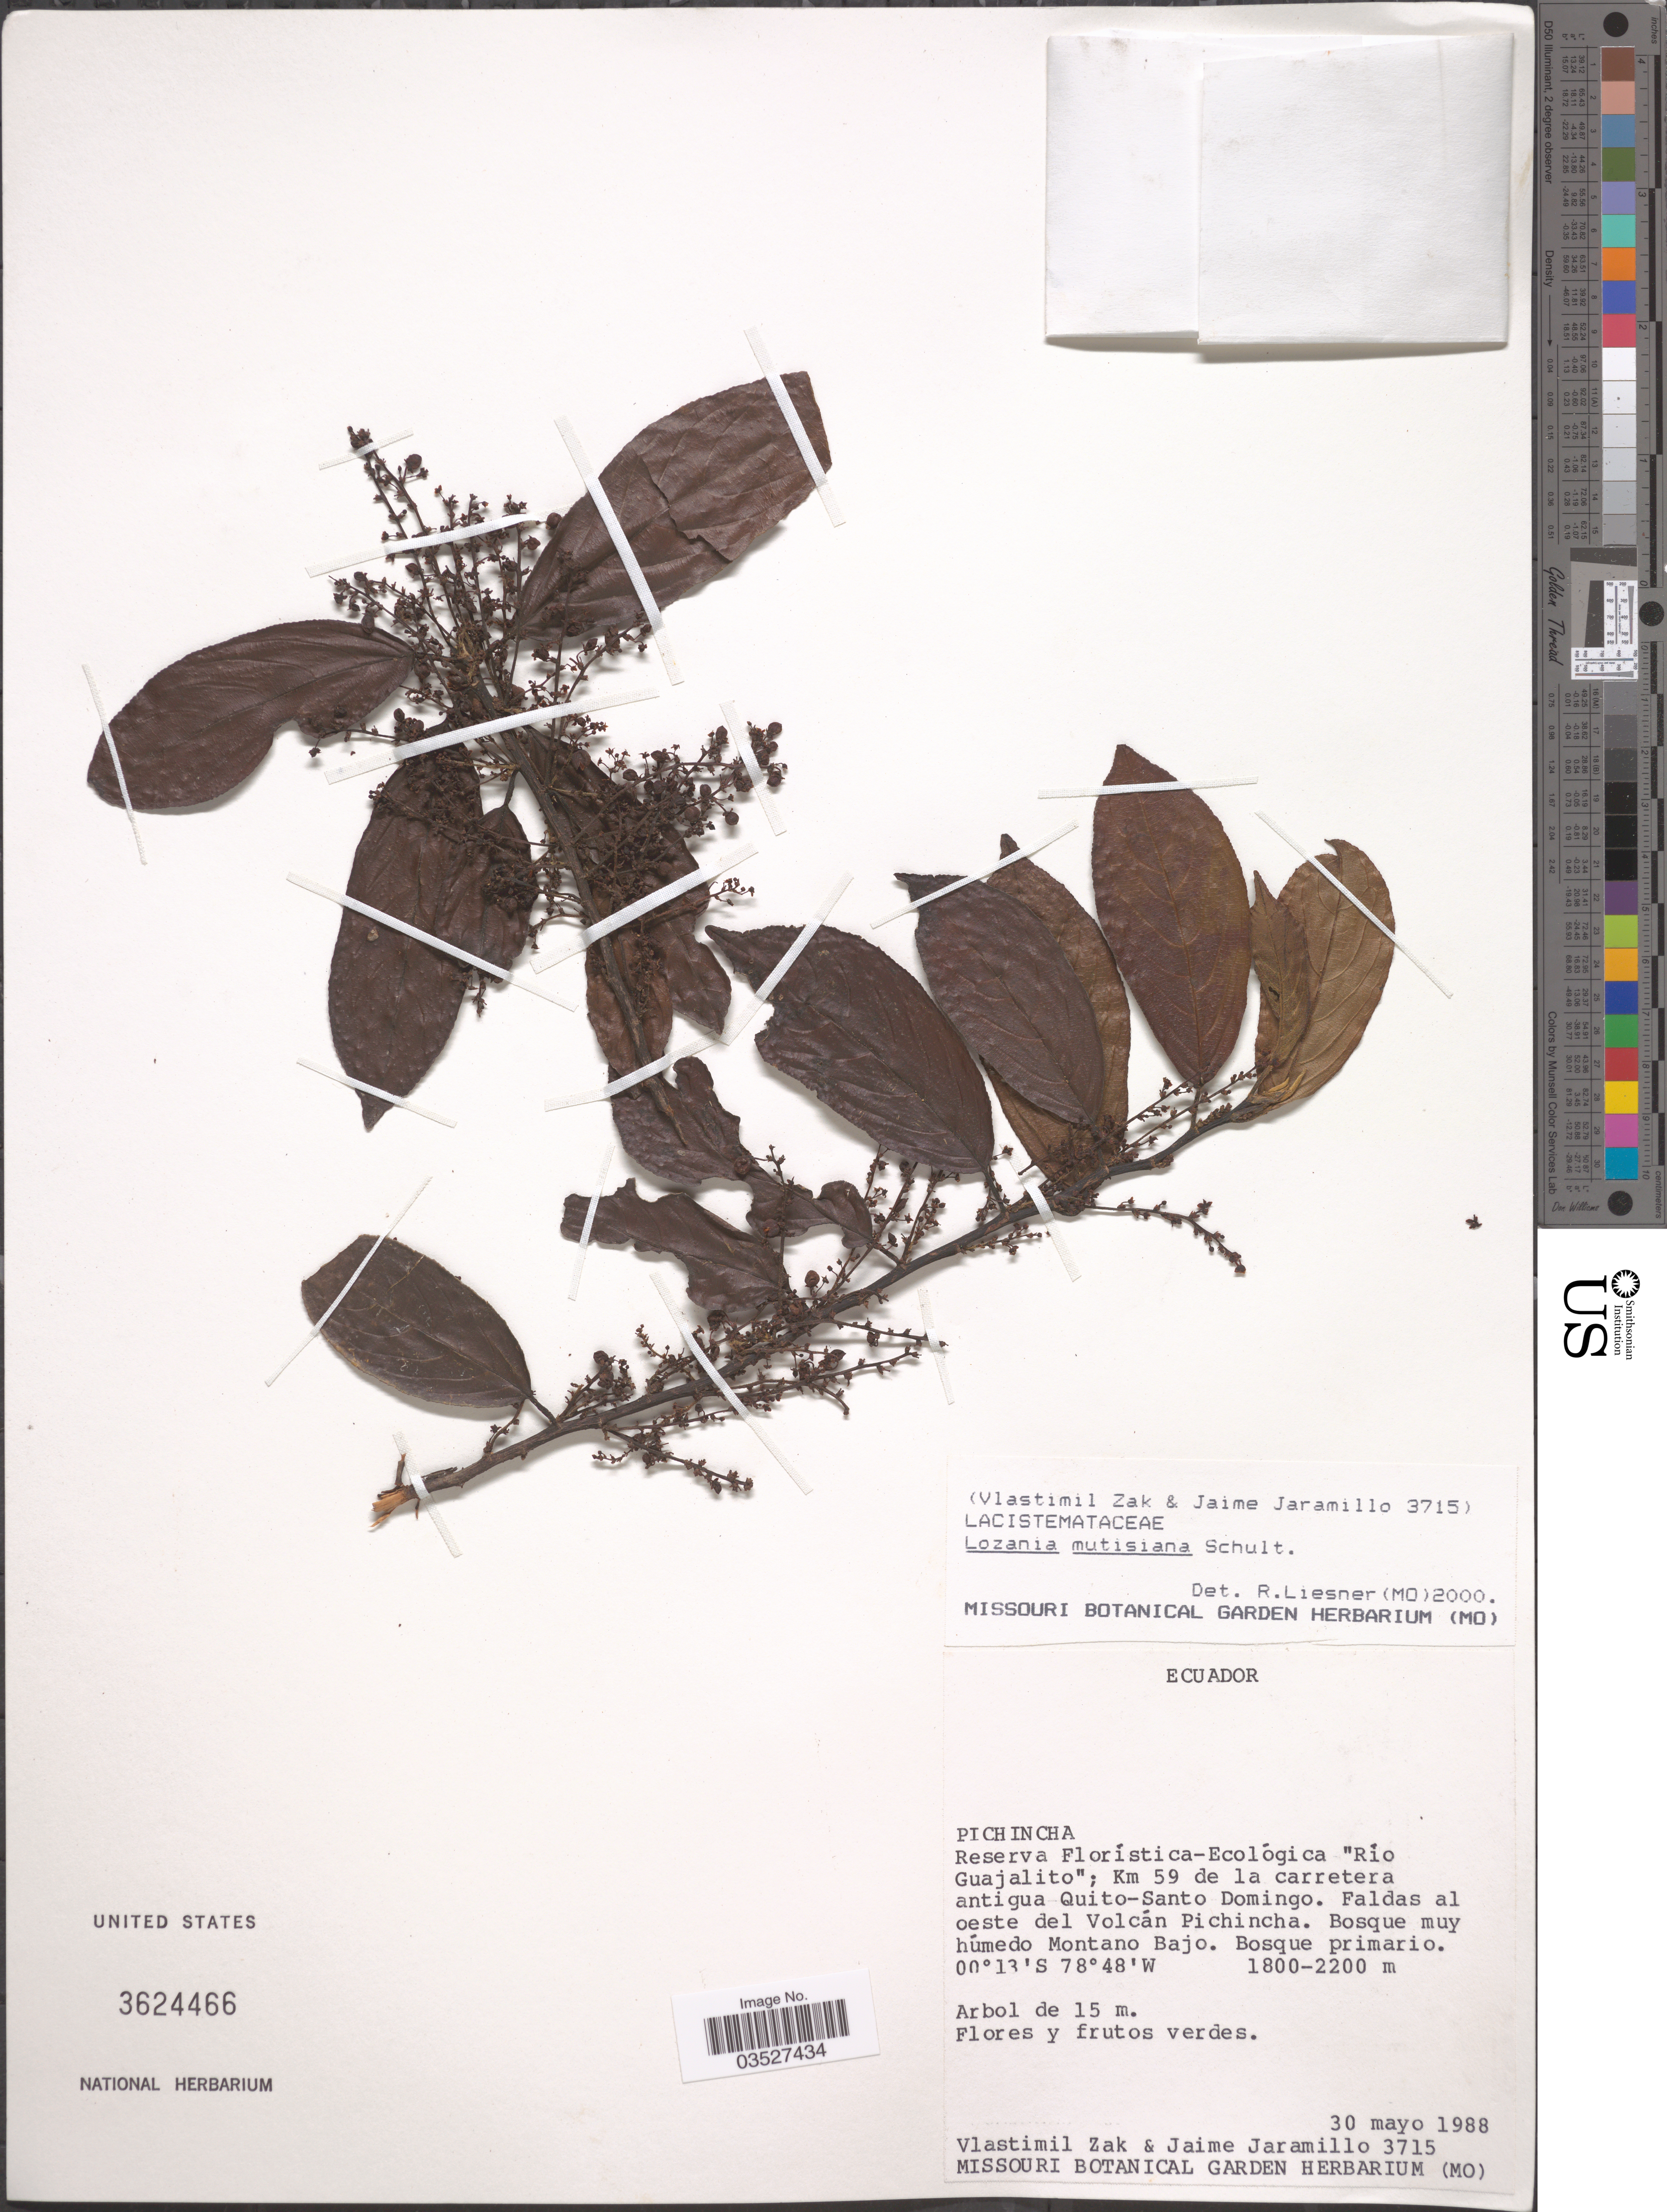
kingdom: Plantae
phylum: Tracheophyta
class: Magnoliopsida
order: Malpighiales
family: Lacistemataceae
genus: Lozania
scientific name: Lozania mutisiana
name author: Schult. in Roem. & Schult.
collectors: V. Zak & J. Jaramillo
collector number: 3715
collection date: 1988-05-30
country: Ecuador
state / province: Pichincha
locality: Reserva Florística-Ecológica "Río Guajalito"; Km 59 de la carretera antigua Quito-Santo Domingo. Faldas al oeste del Volcán Pichincha.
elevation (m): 1800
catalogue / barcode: US 3624466